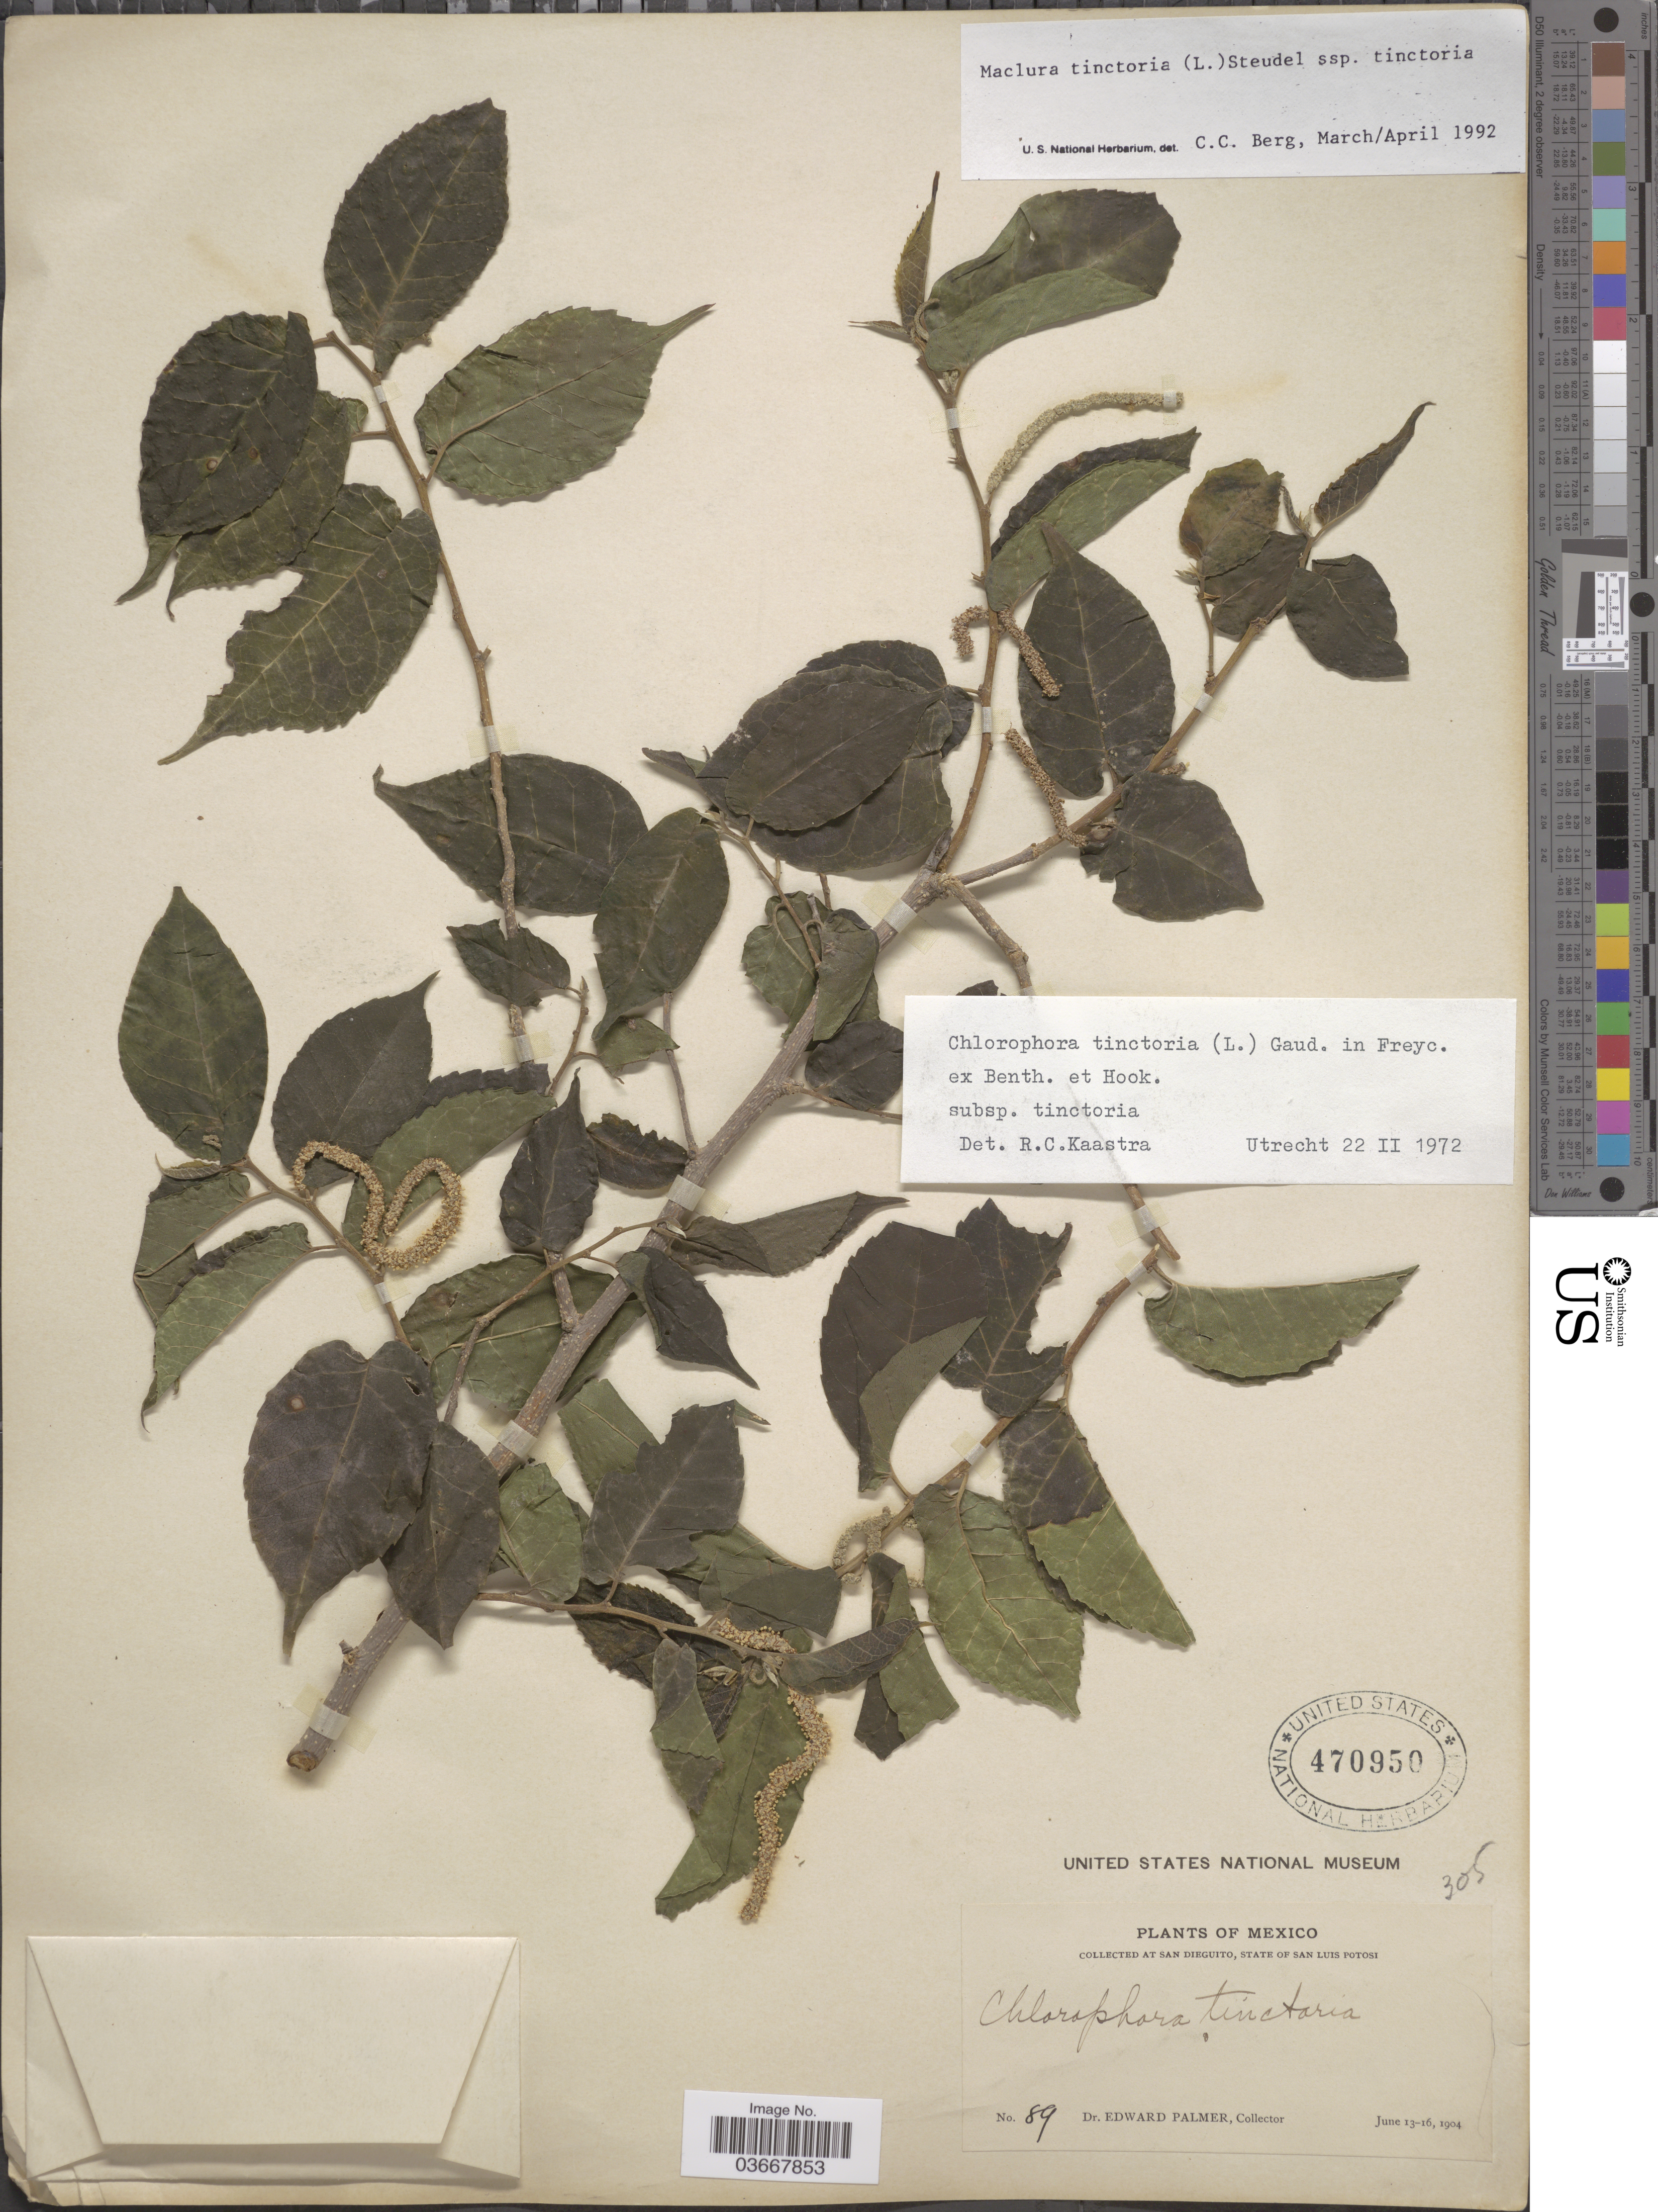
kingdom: Plantae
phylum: Tracheophyta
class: Magnoliopsida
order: Rosales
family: Moraceae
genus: Maclura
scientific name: Maclura tinctoria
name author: (L.) D. Don ex Steud.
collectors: E. Palmer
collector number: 89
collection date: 1904-06-13/1904-06-16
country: Mexico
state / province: San Luis Potosí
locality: At San Dieguito.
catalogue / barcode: US 470950